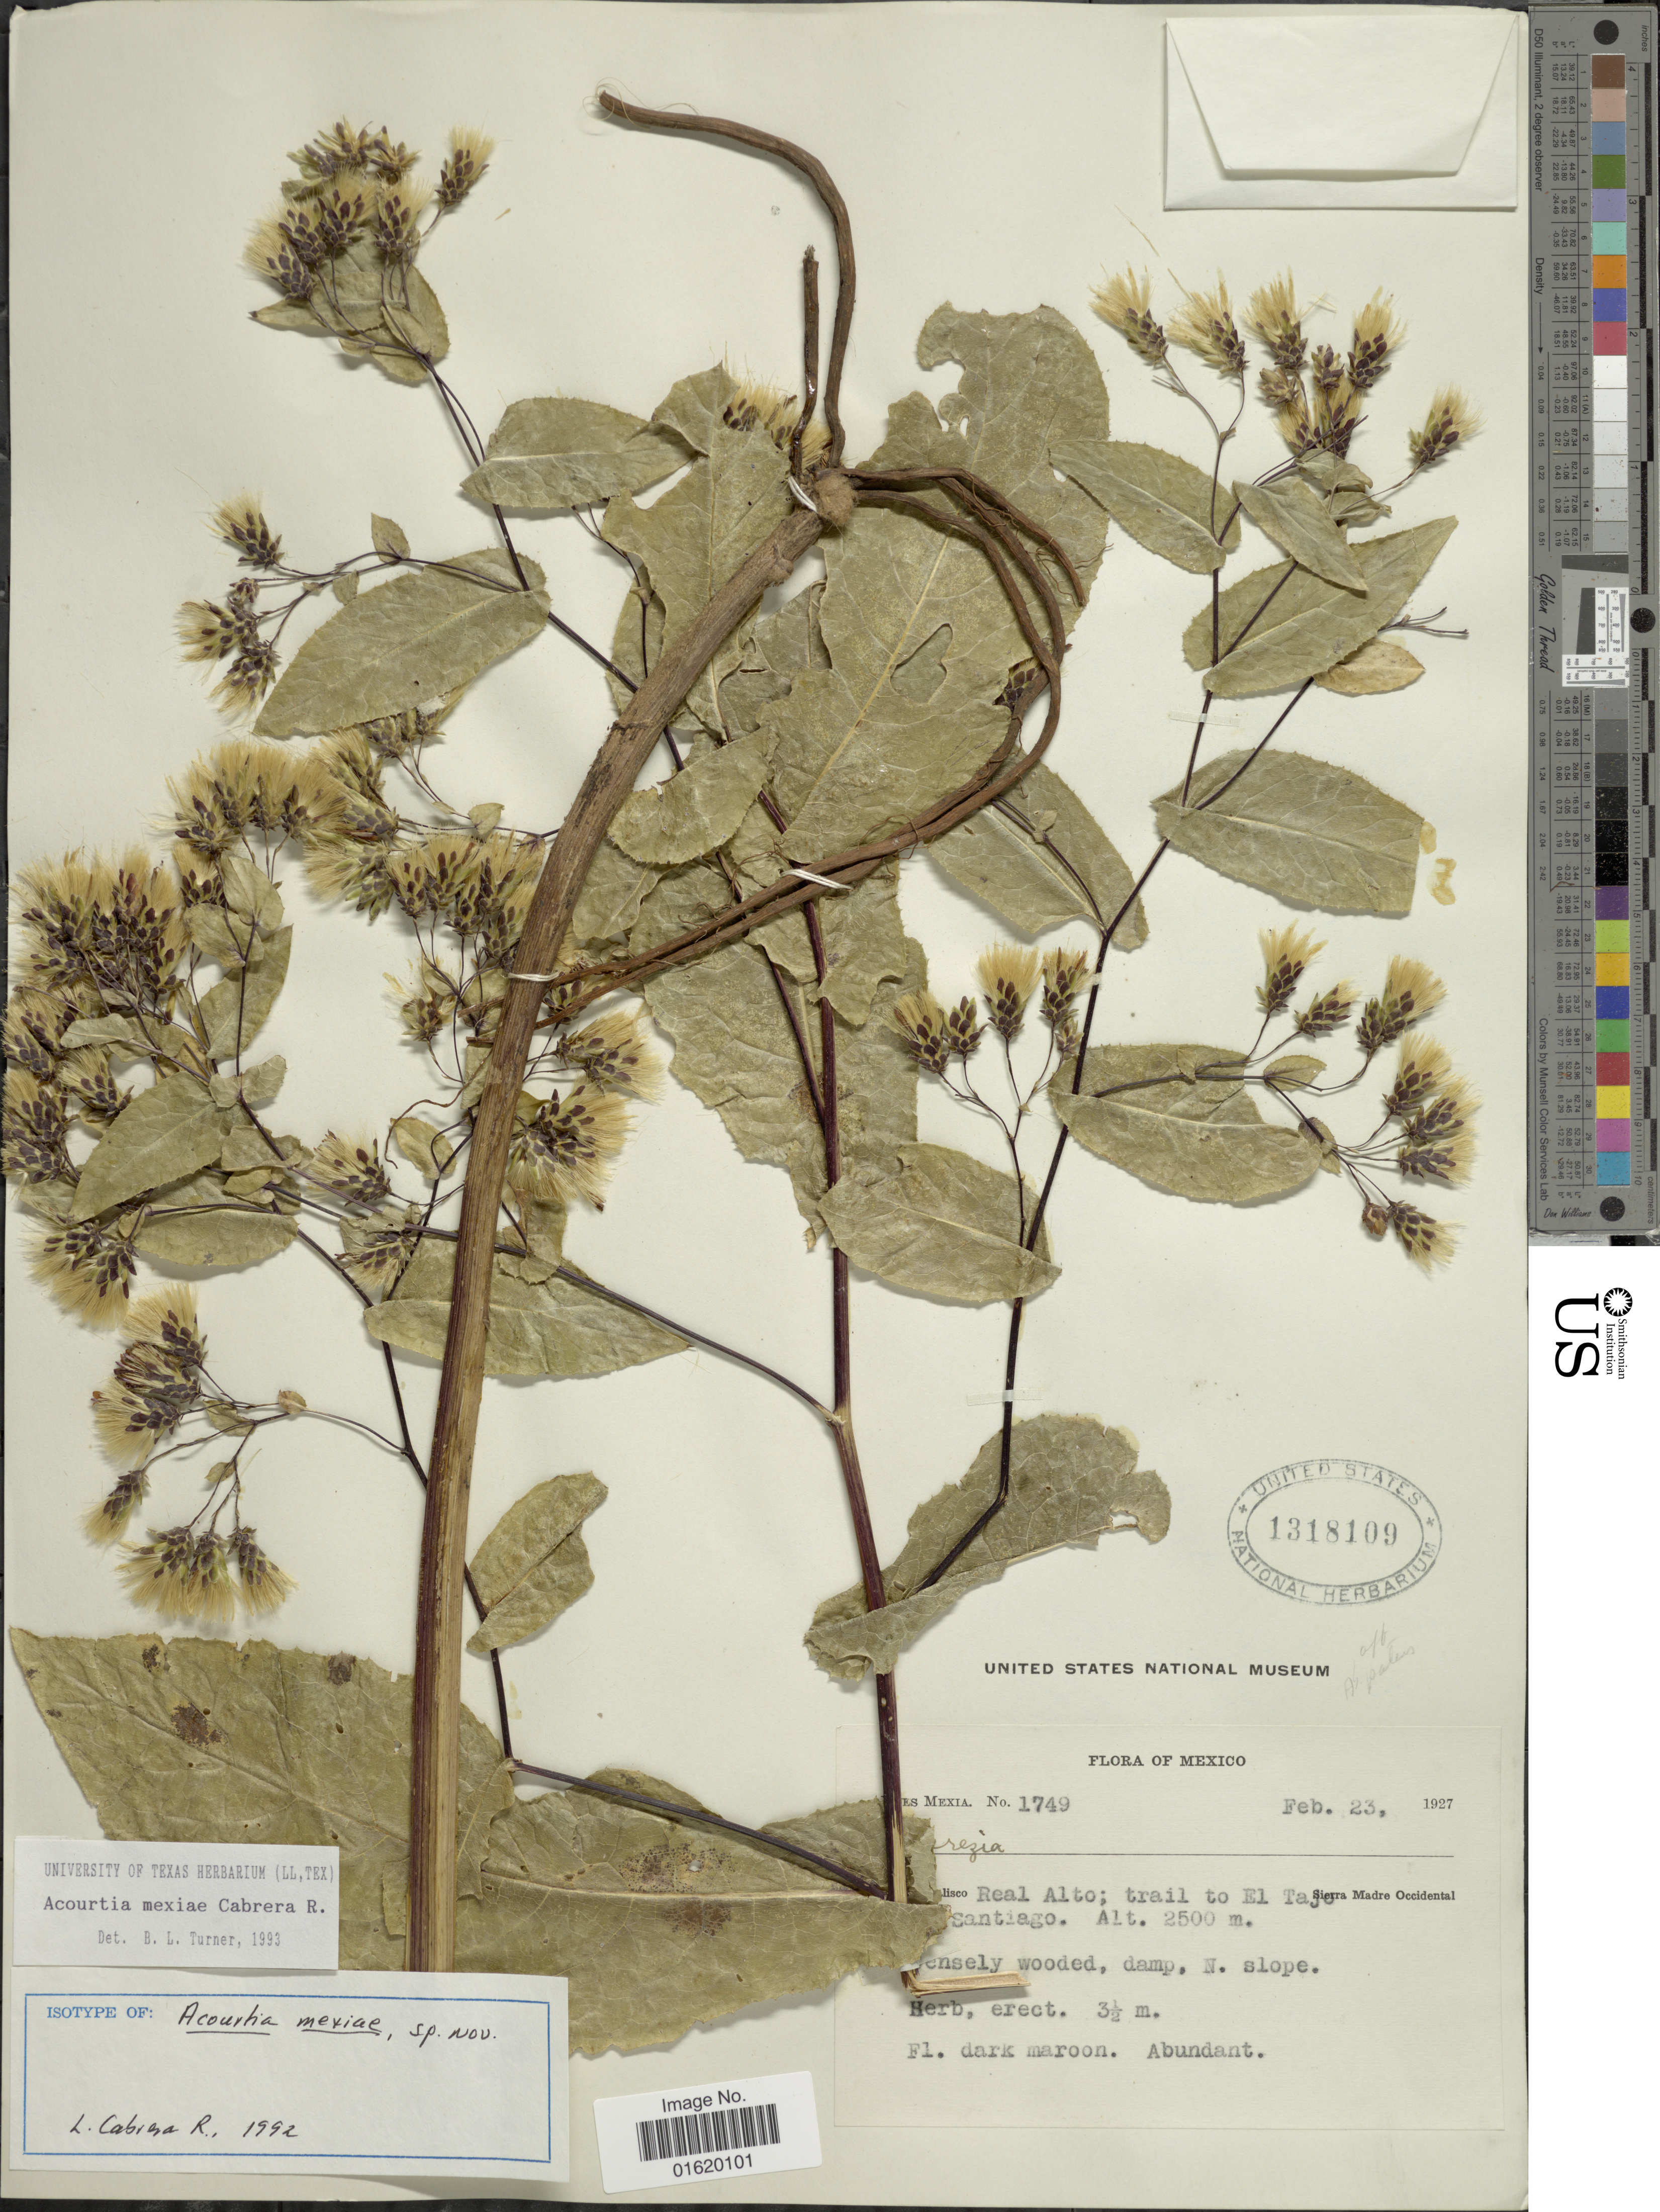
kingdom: Plantae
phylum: Tracheophyta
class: Magnoliopsida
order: Asterales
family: Asteraceae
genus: Acourtia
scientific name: Acourtia mexiae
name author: L. Cabrera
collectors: Y. Mexia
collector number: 1749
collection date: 1927-02-23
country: Mexico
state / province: Jalisco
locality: Real Alto; trail to El Tajo, Santiago, densely wooded, damp, N. slope, Sierra Madre Occidental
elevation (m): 2500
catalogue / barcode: US 1318109